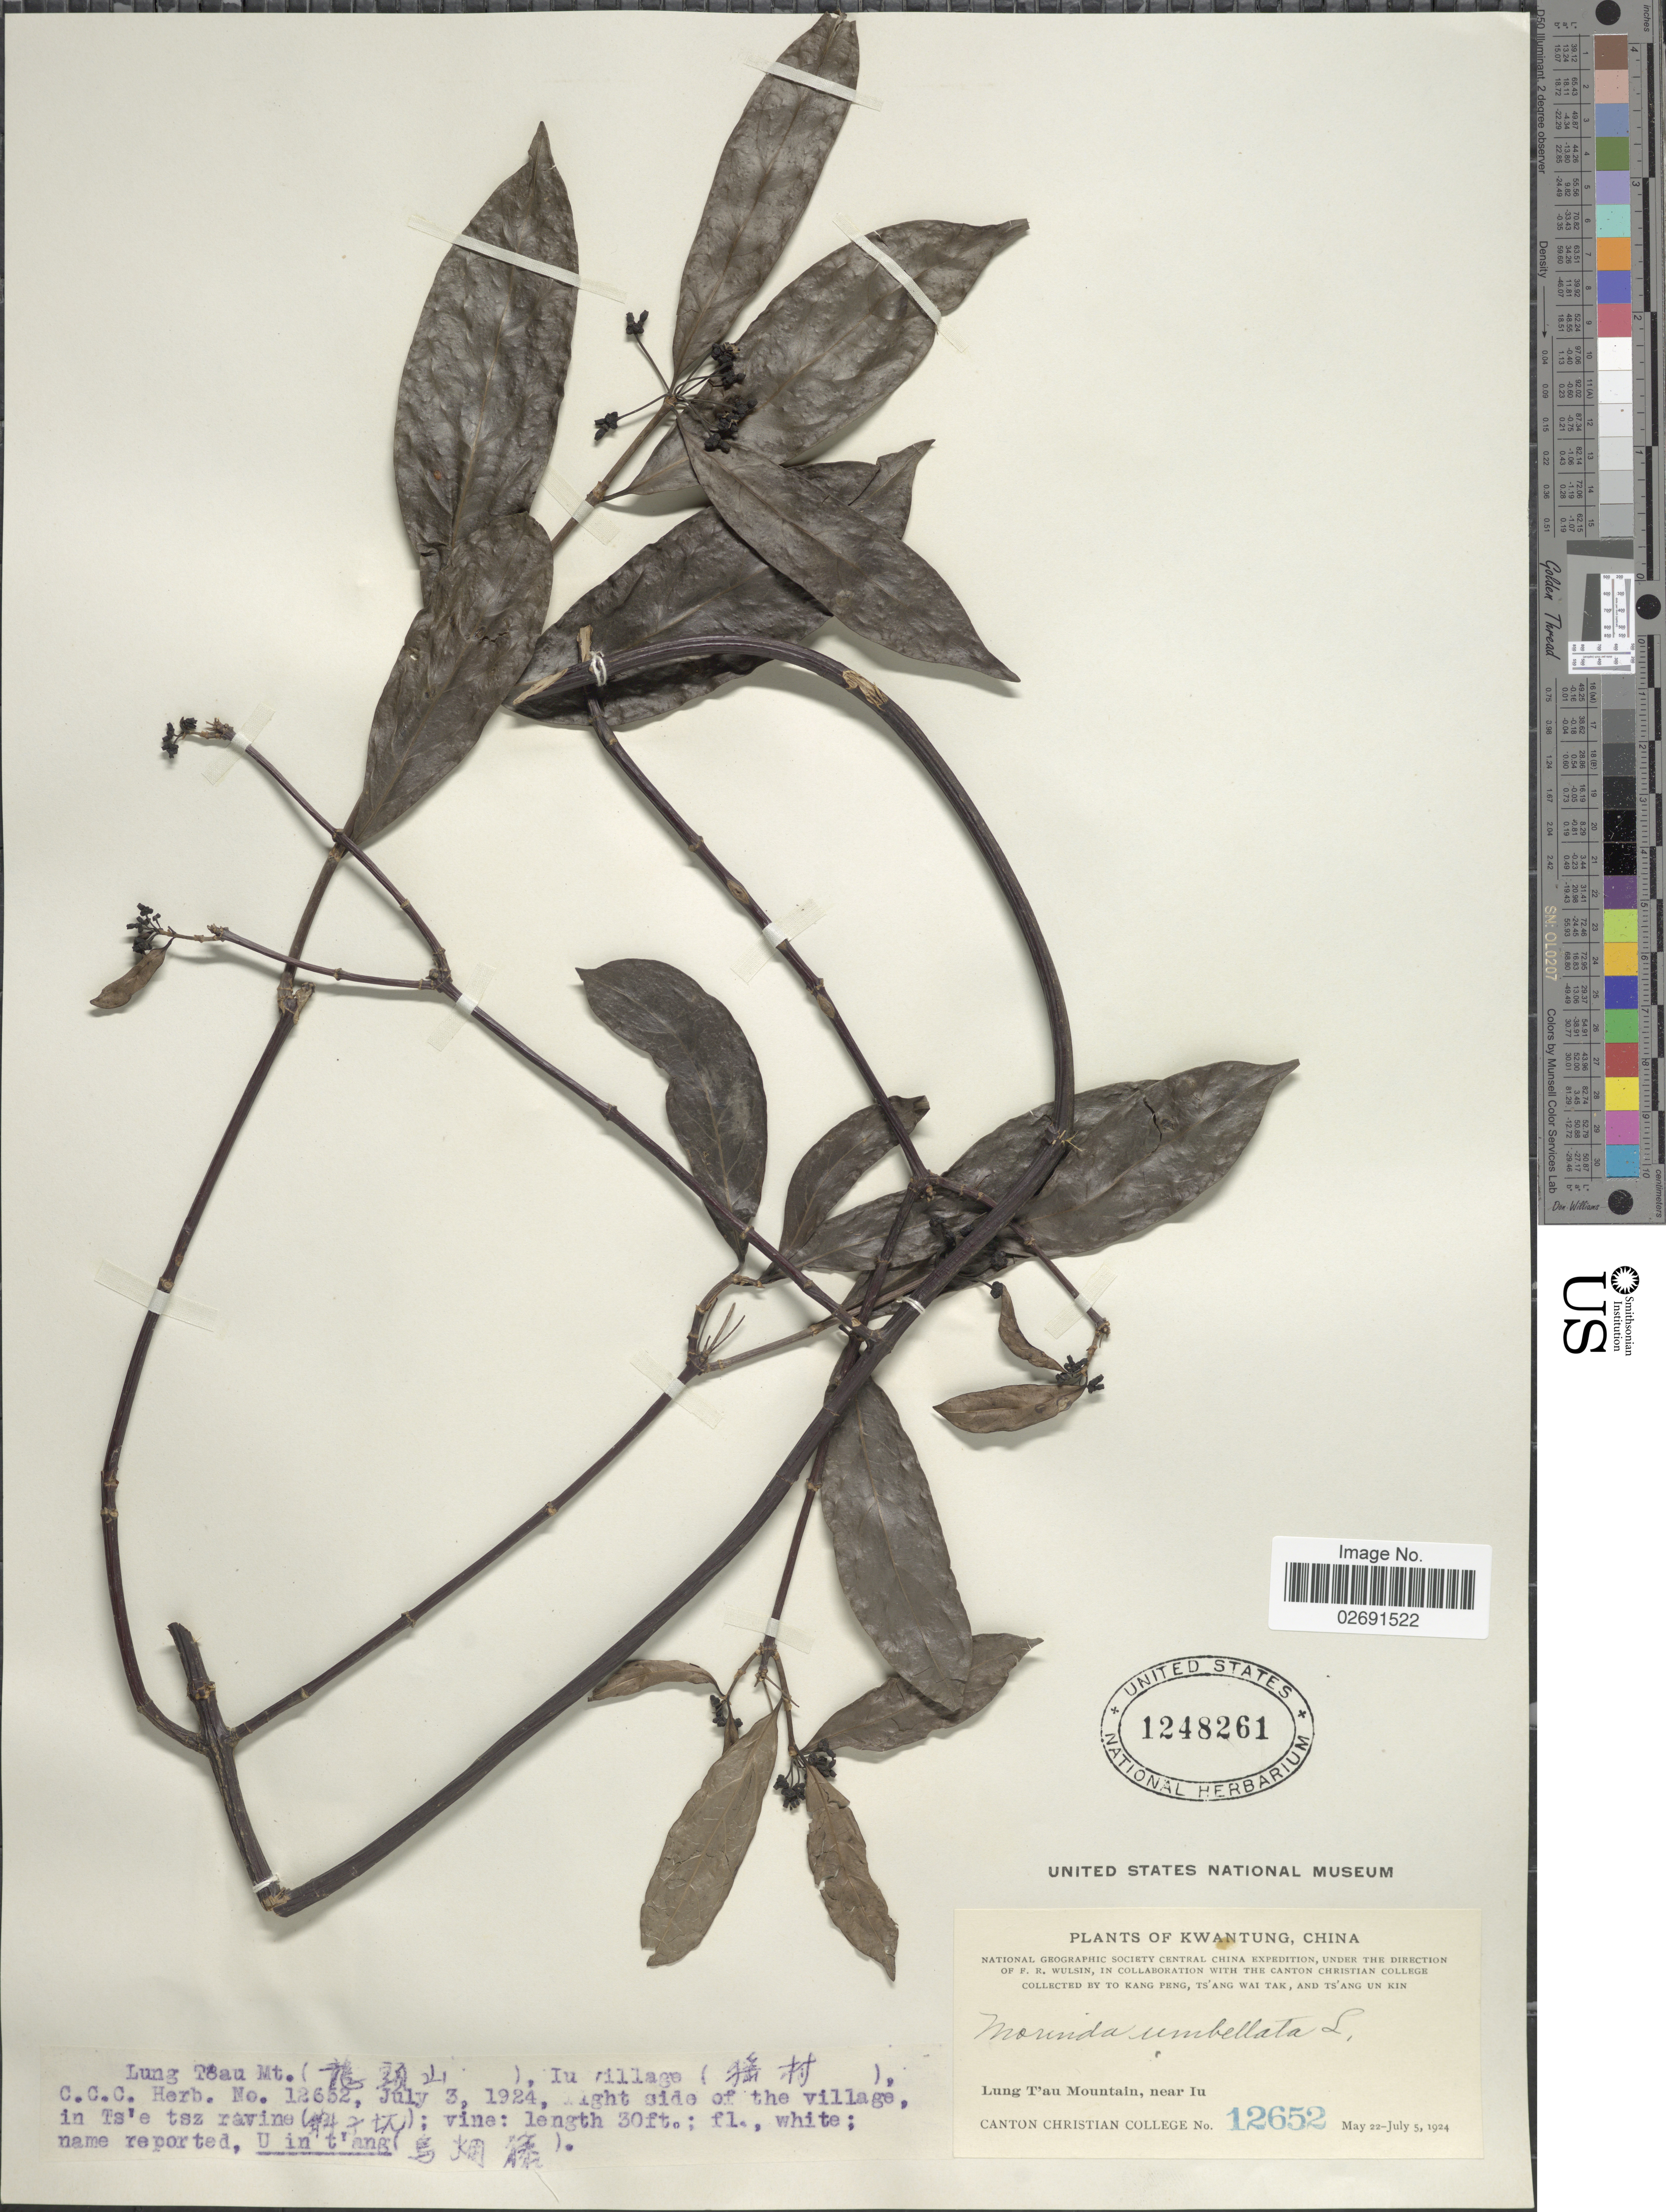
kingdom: Plantae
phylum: Tracheophyta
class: Magnoliopsida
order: Gentianales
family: Rubiaceae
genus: Gynochthodes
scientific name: Gynochthodes umbellata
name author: (L.) Razafim. & B. Bremer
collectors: K. Peng, W. T. Tsang & Ts' Ang Un Kin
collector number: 12652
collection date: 1924-05-22/1924-07-05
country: China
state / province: Guangdong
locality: Kwangtung, Lung T'au Mountain, near Iu village, right side of the village in Ts'e tsz ravine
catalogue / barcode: US 1248261